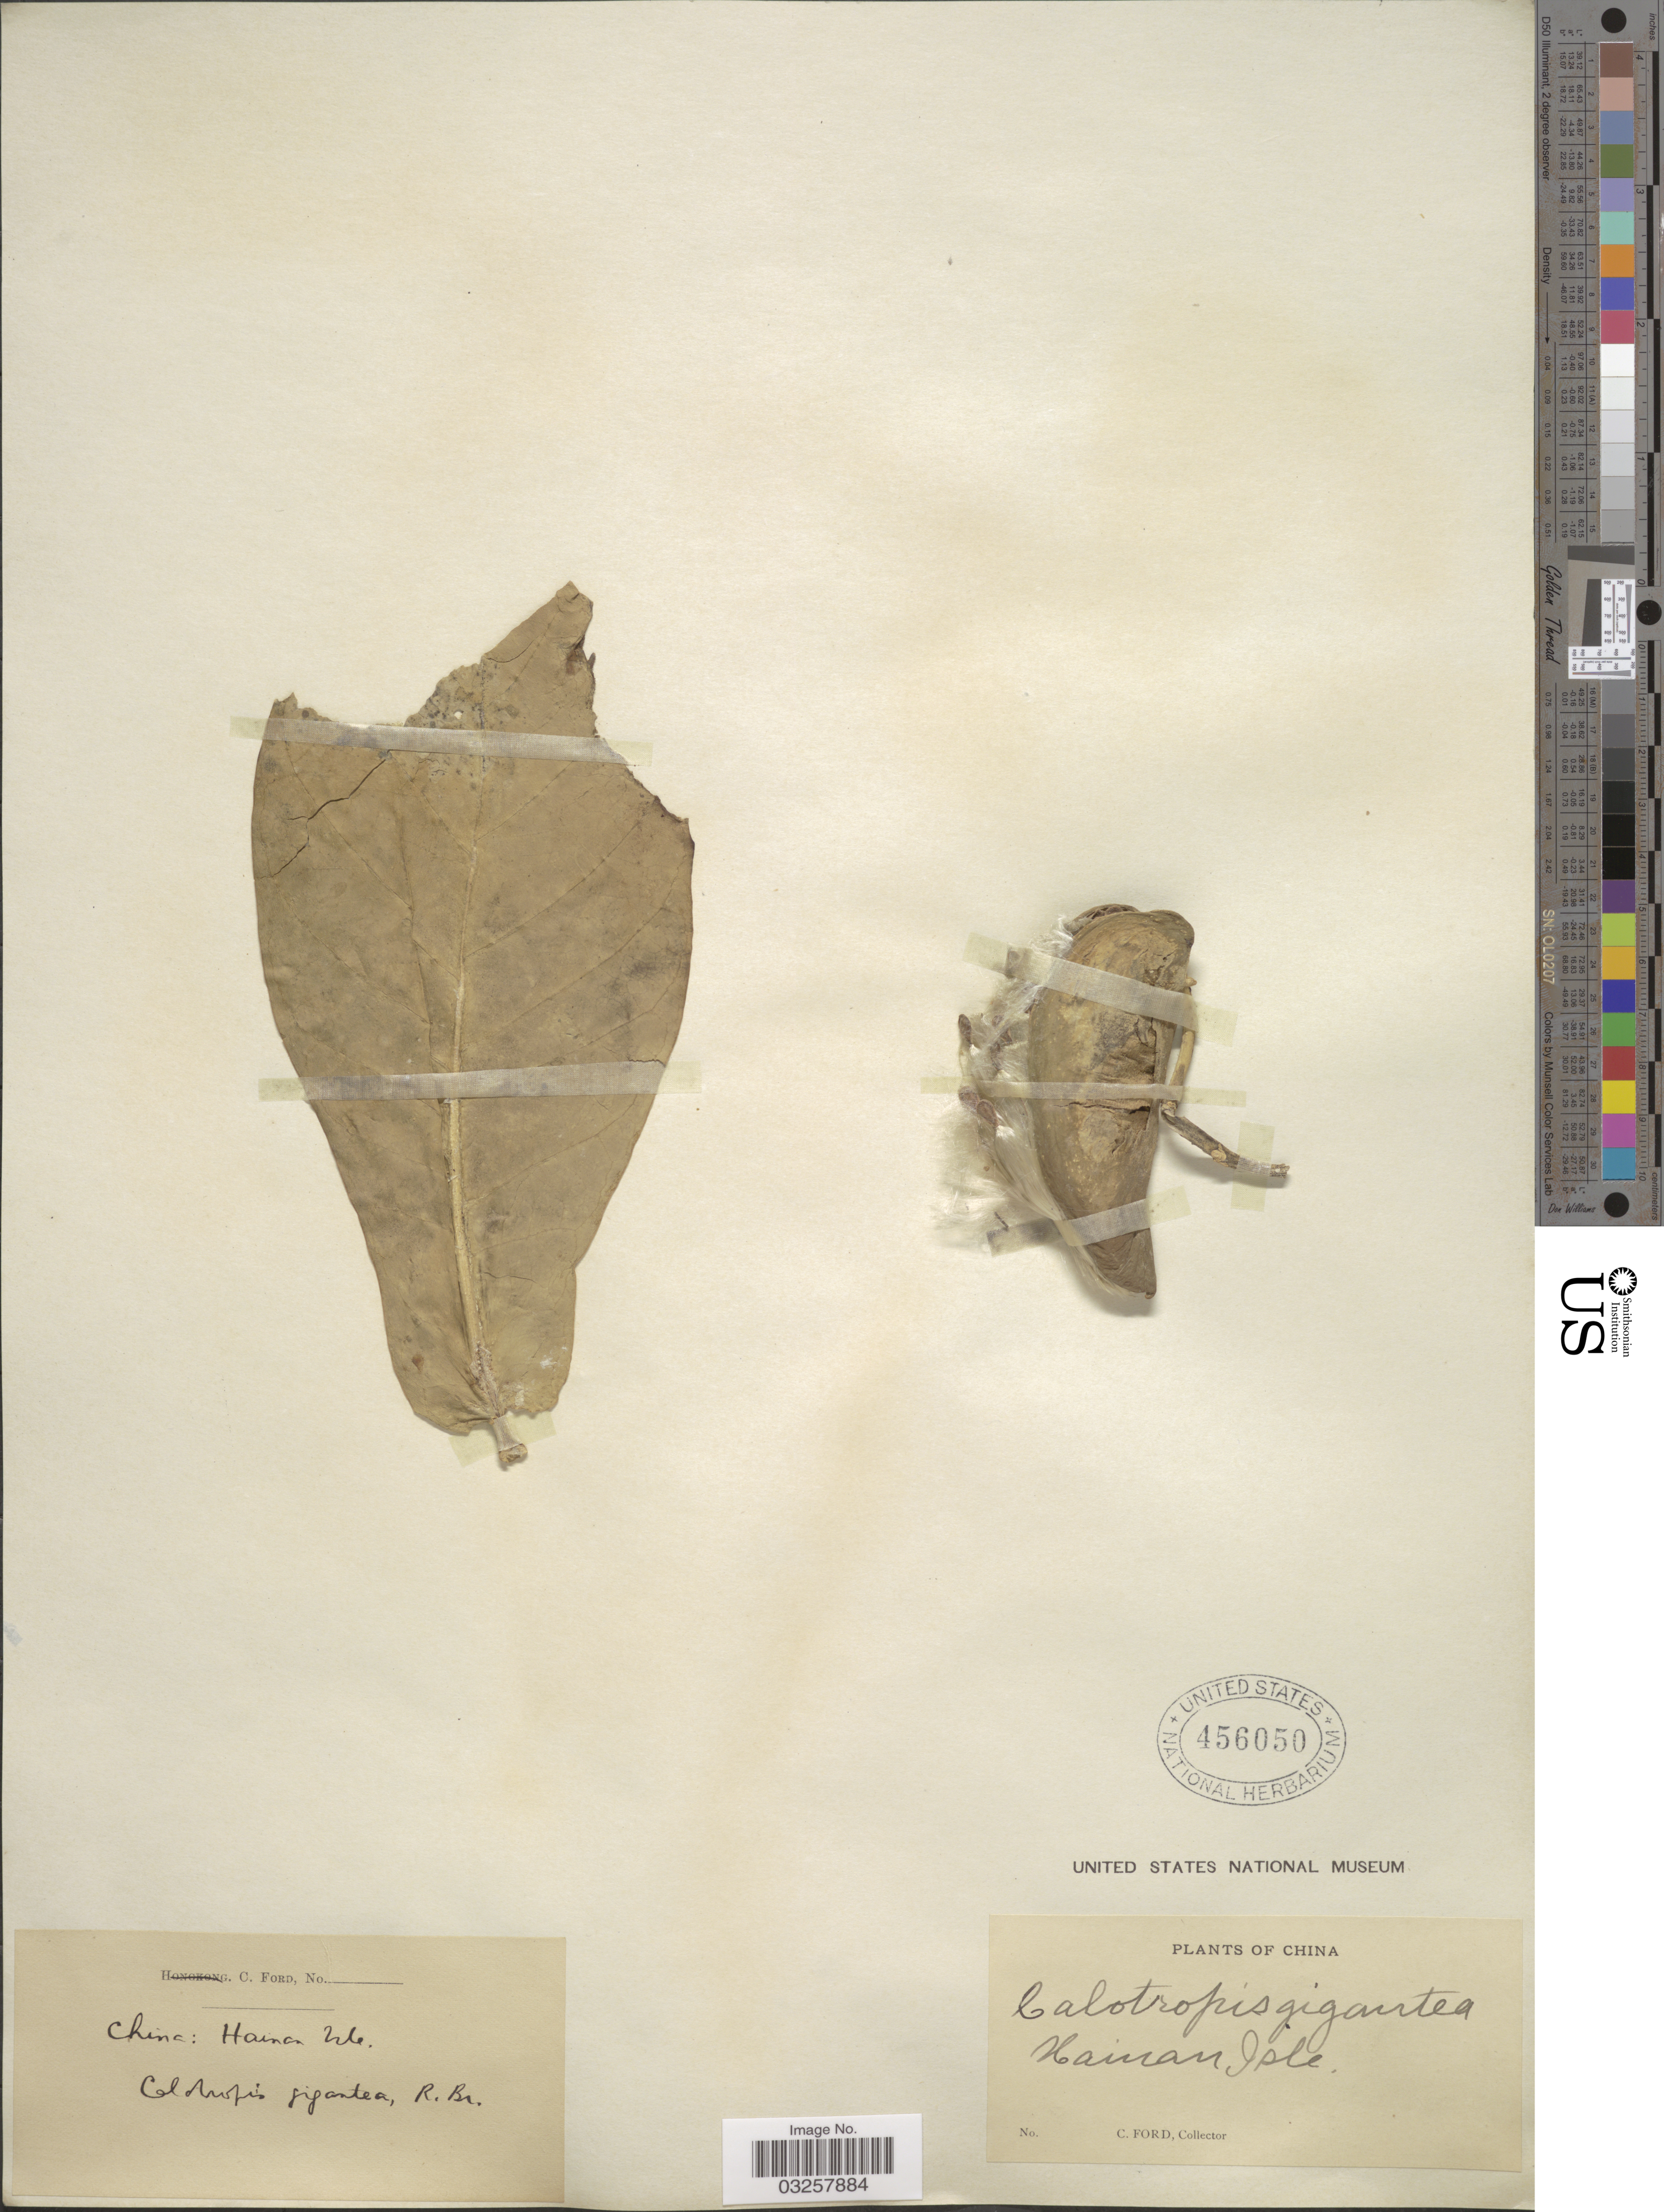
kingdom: Plantae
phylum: Tracheophyta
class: Magnoliopsida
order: Gentianales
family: Apocynaceae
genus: Calotropis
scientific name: Calotropis gigantea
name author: (L.) W.T. Aiton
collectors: C. Ford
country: China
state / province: Hainan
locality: Hainan Isle.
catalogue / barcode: US 456050